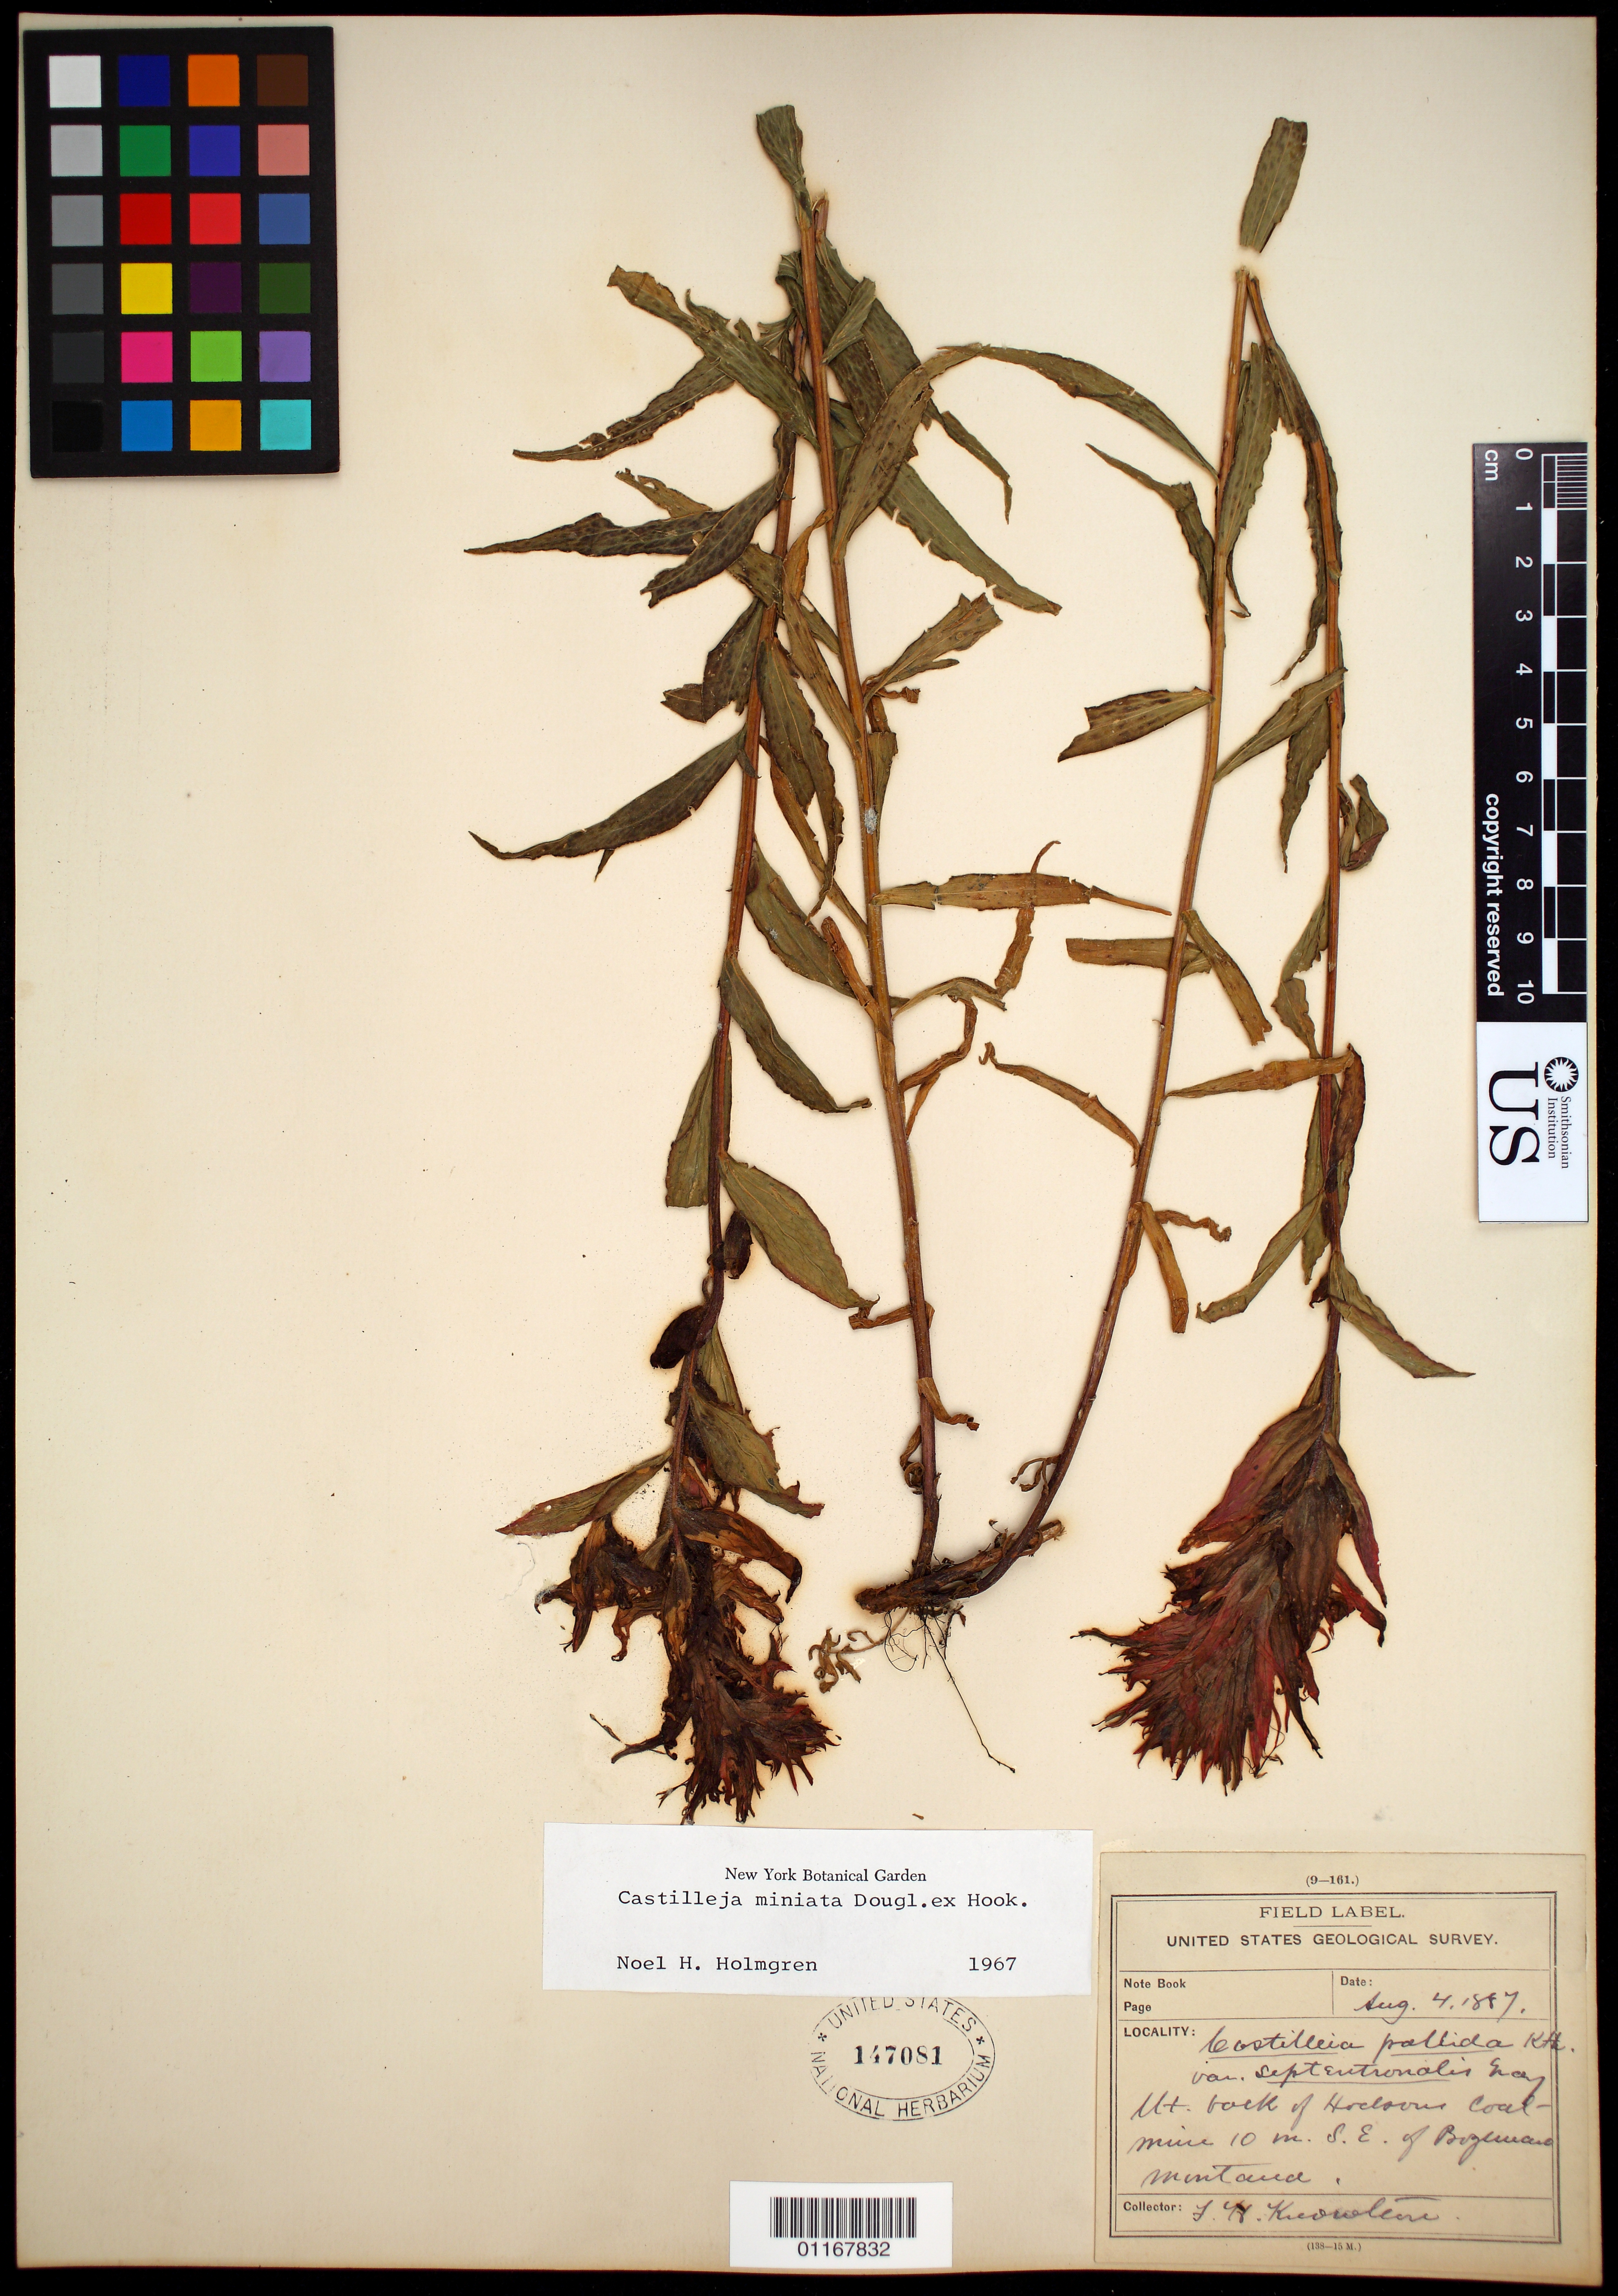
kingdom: Plantae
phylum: Tracheophyta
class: Magnoliopsida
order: Lamiales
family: Orobanchaceae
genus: Castilleja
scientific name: Castilleja miniata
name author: Douglas ex Hook.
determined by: Holmgren, N. H., (NY), New York Botanical Garden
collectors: F. H. Knowlton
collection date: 1887-08-04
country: United States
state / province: Montana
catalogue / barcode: US 147081